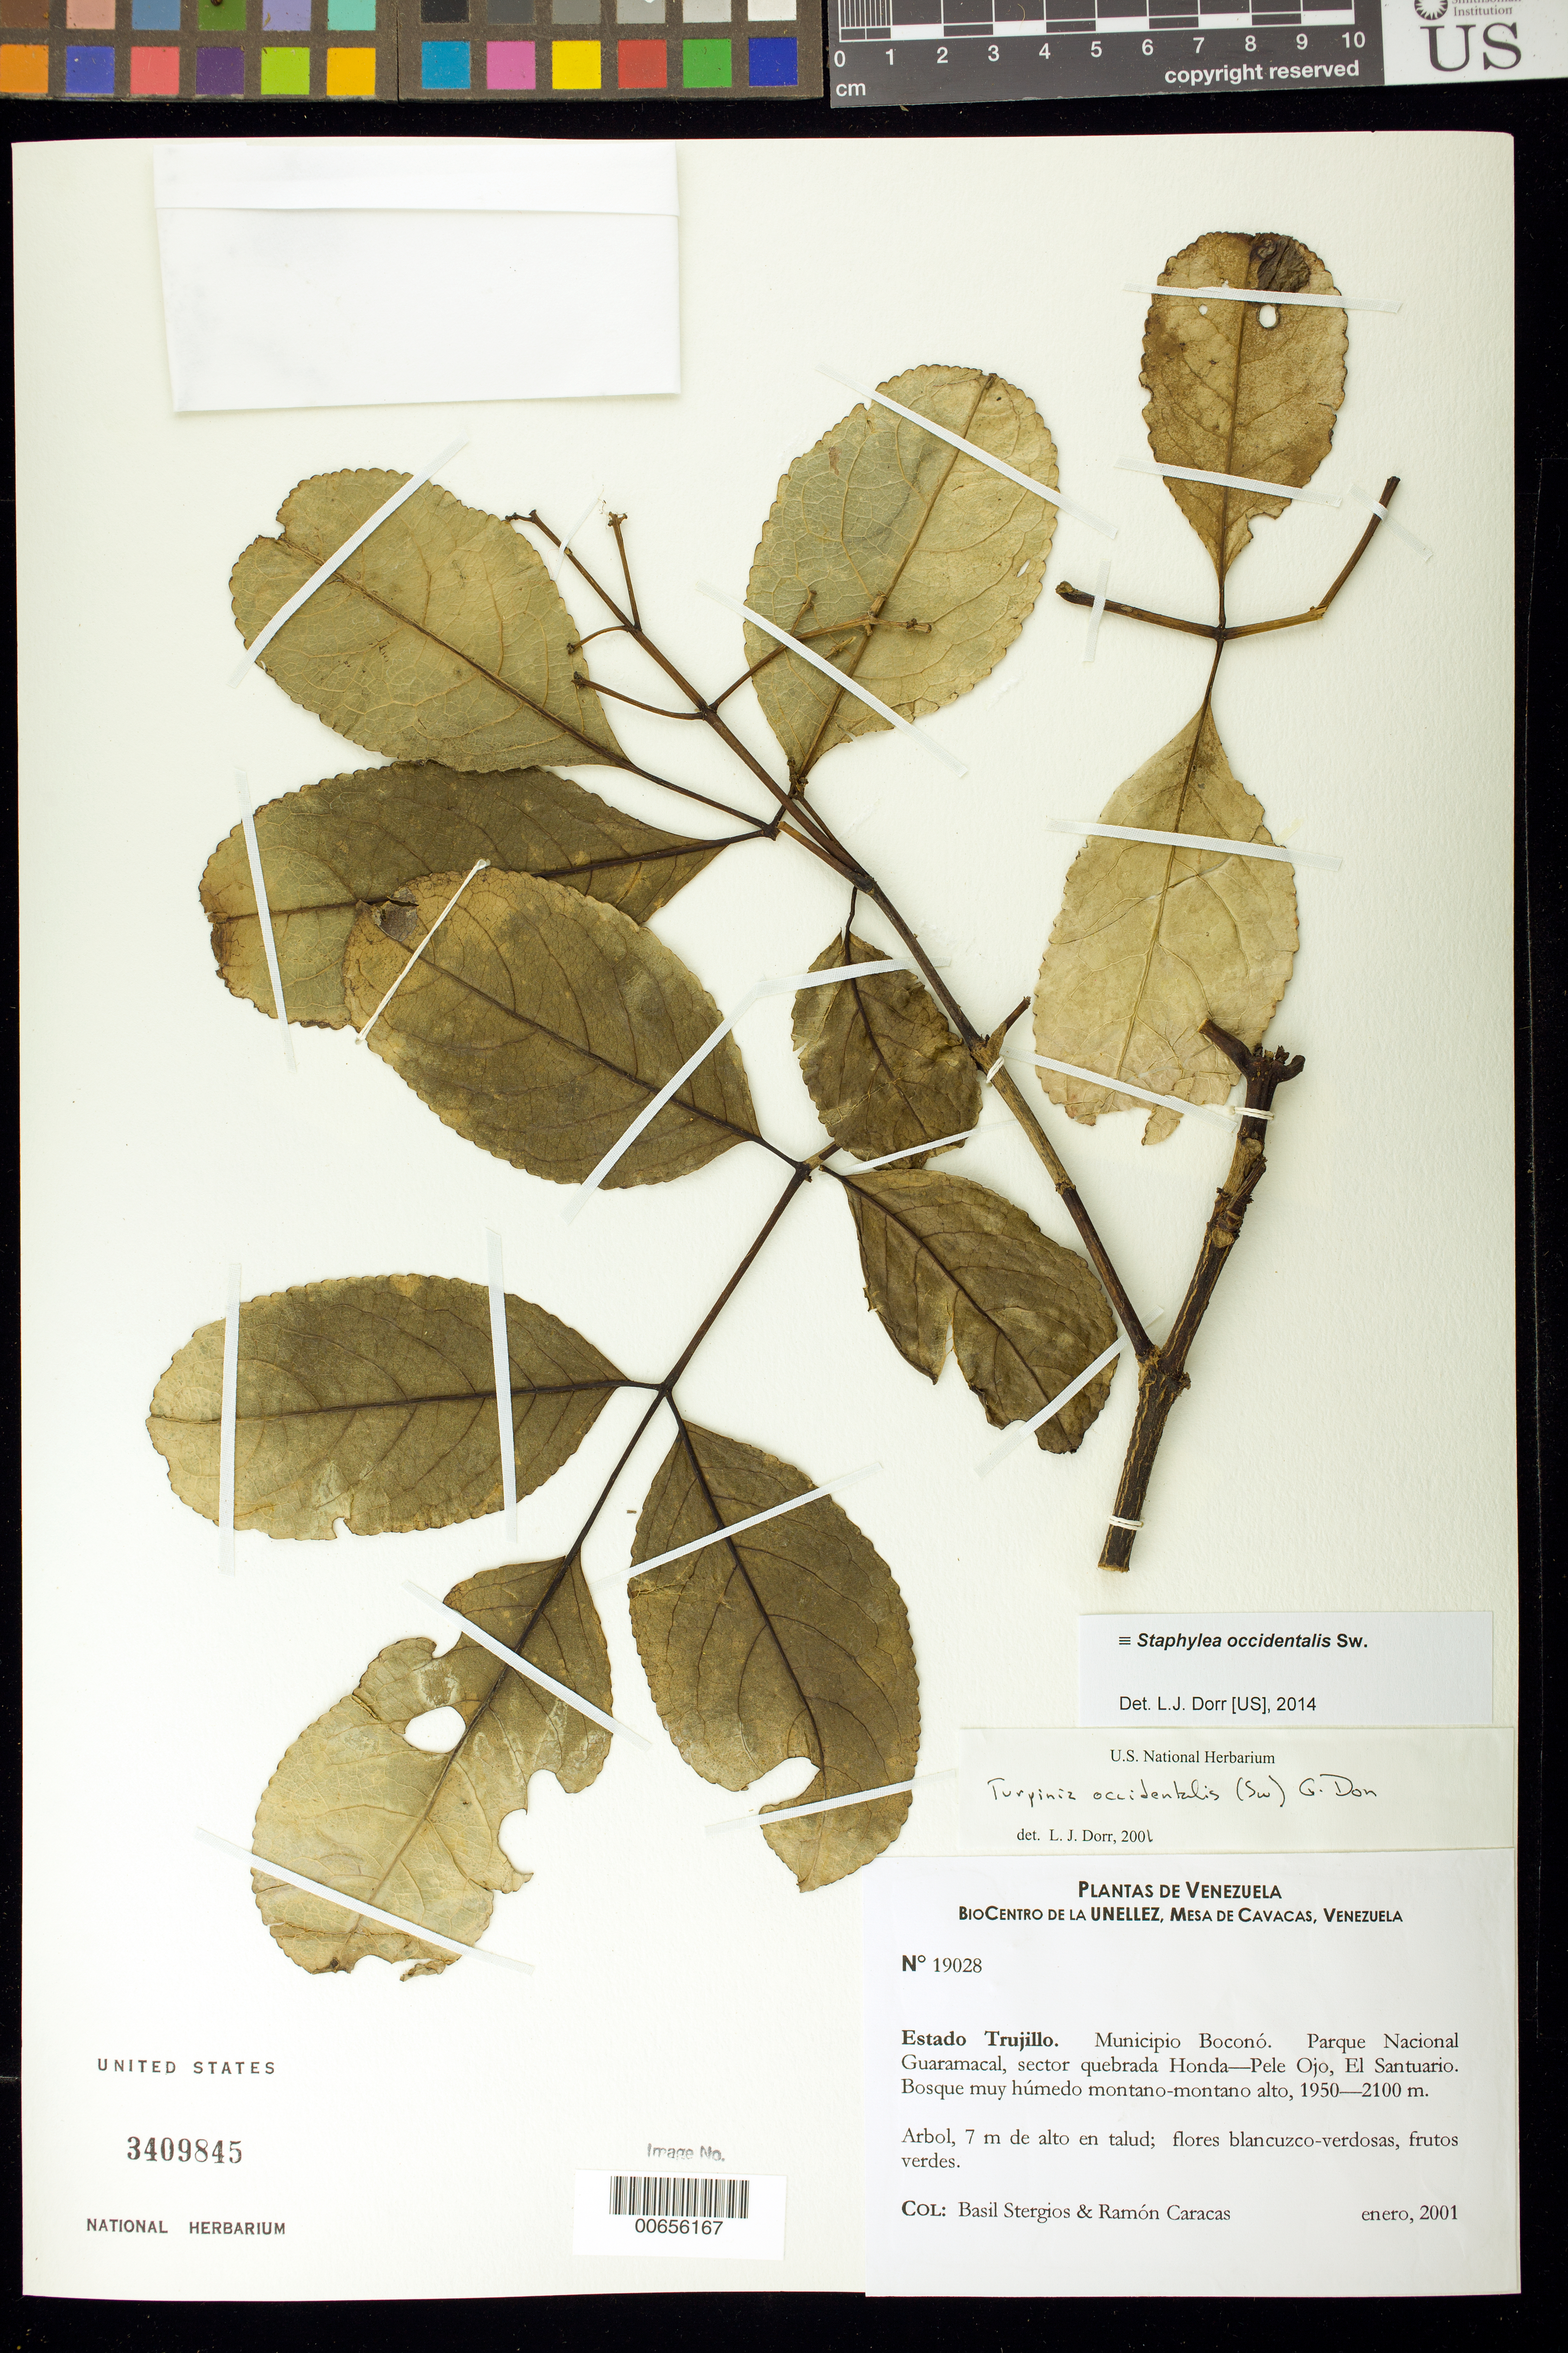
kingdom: Plantae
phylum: Tracheophyta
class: Magnoliopsida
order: Crossosomatales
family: Staphyleaceae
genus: Staphylea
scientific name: Staphylea occidentalis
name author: Sw.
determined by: Dorr, L. J., (BOT), Smithsonian Institution - National Museum of Natural History (UNITED STATES)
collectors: B. G. Stergios & R. Caracas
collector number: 19028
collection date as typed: Jan 2001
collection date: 2001-01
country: Venezuela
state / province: Trujillo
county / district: Boconó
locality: Parque Nacional Guaramacal, sector quebrada Honda-Pele Ojo, El Santuario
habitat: Bosque muy húmedo montano-montano alto.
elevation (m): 1950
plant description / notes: CTES, MY, NY, PORT, US, VEN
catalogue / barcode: US 3409845